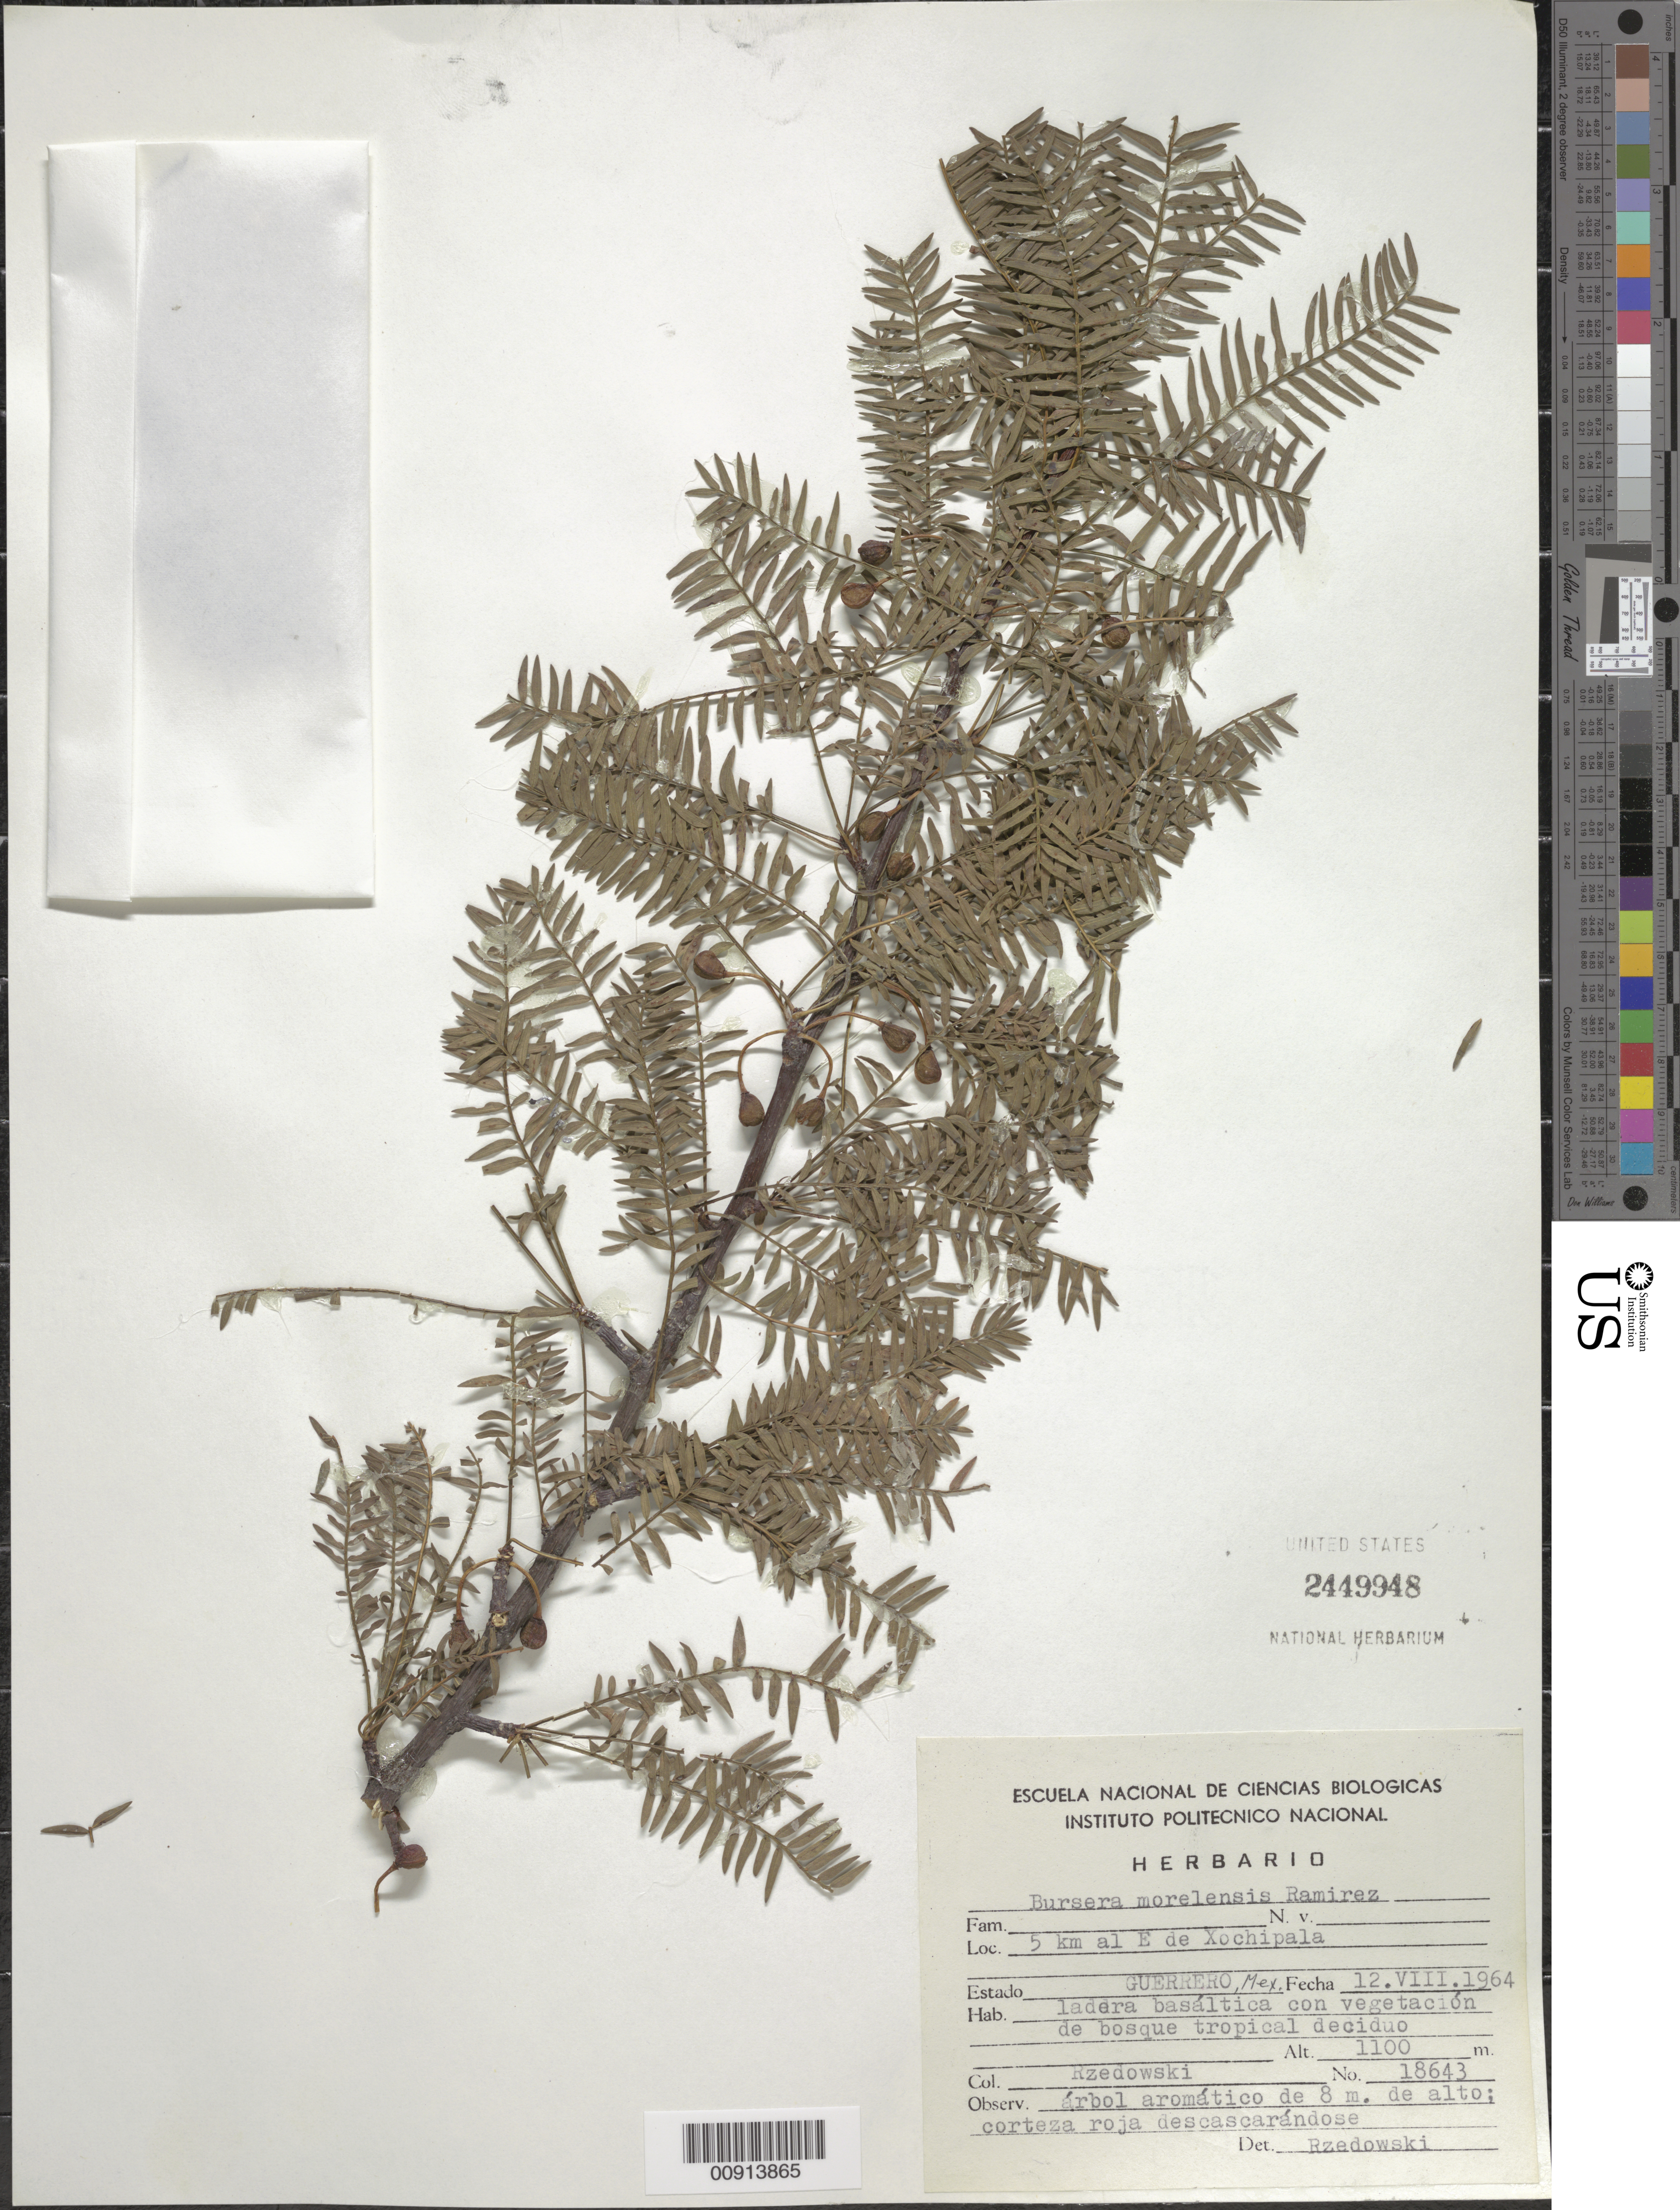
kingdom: Plantae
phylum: Tracheophyta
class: Magnoliopsida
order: Sapindales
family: Burseraceae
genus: Bursera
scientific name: Bursera morelensis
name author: Ramírez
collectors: J. Rzedowski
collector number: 18643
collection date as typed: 12 Aug 1964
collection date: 1964-08-12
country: Mexico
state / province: Guerrero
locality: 5 km al E de Xochipala, Estado Guerrero.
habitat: Ladera basáltica con vegetación de bosque tropical deciduo.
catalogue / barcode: US 2449948